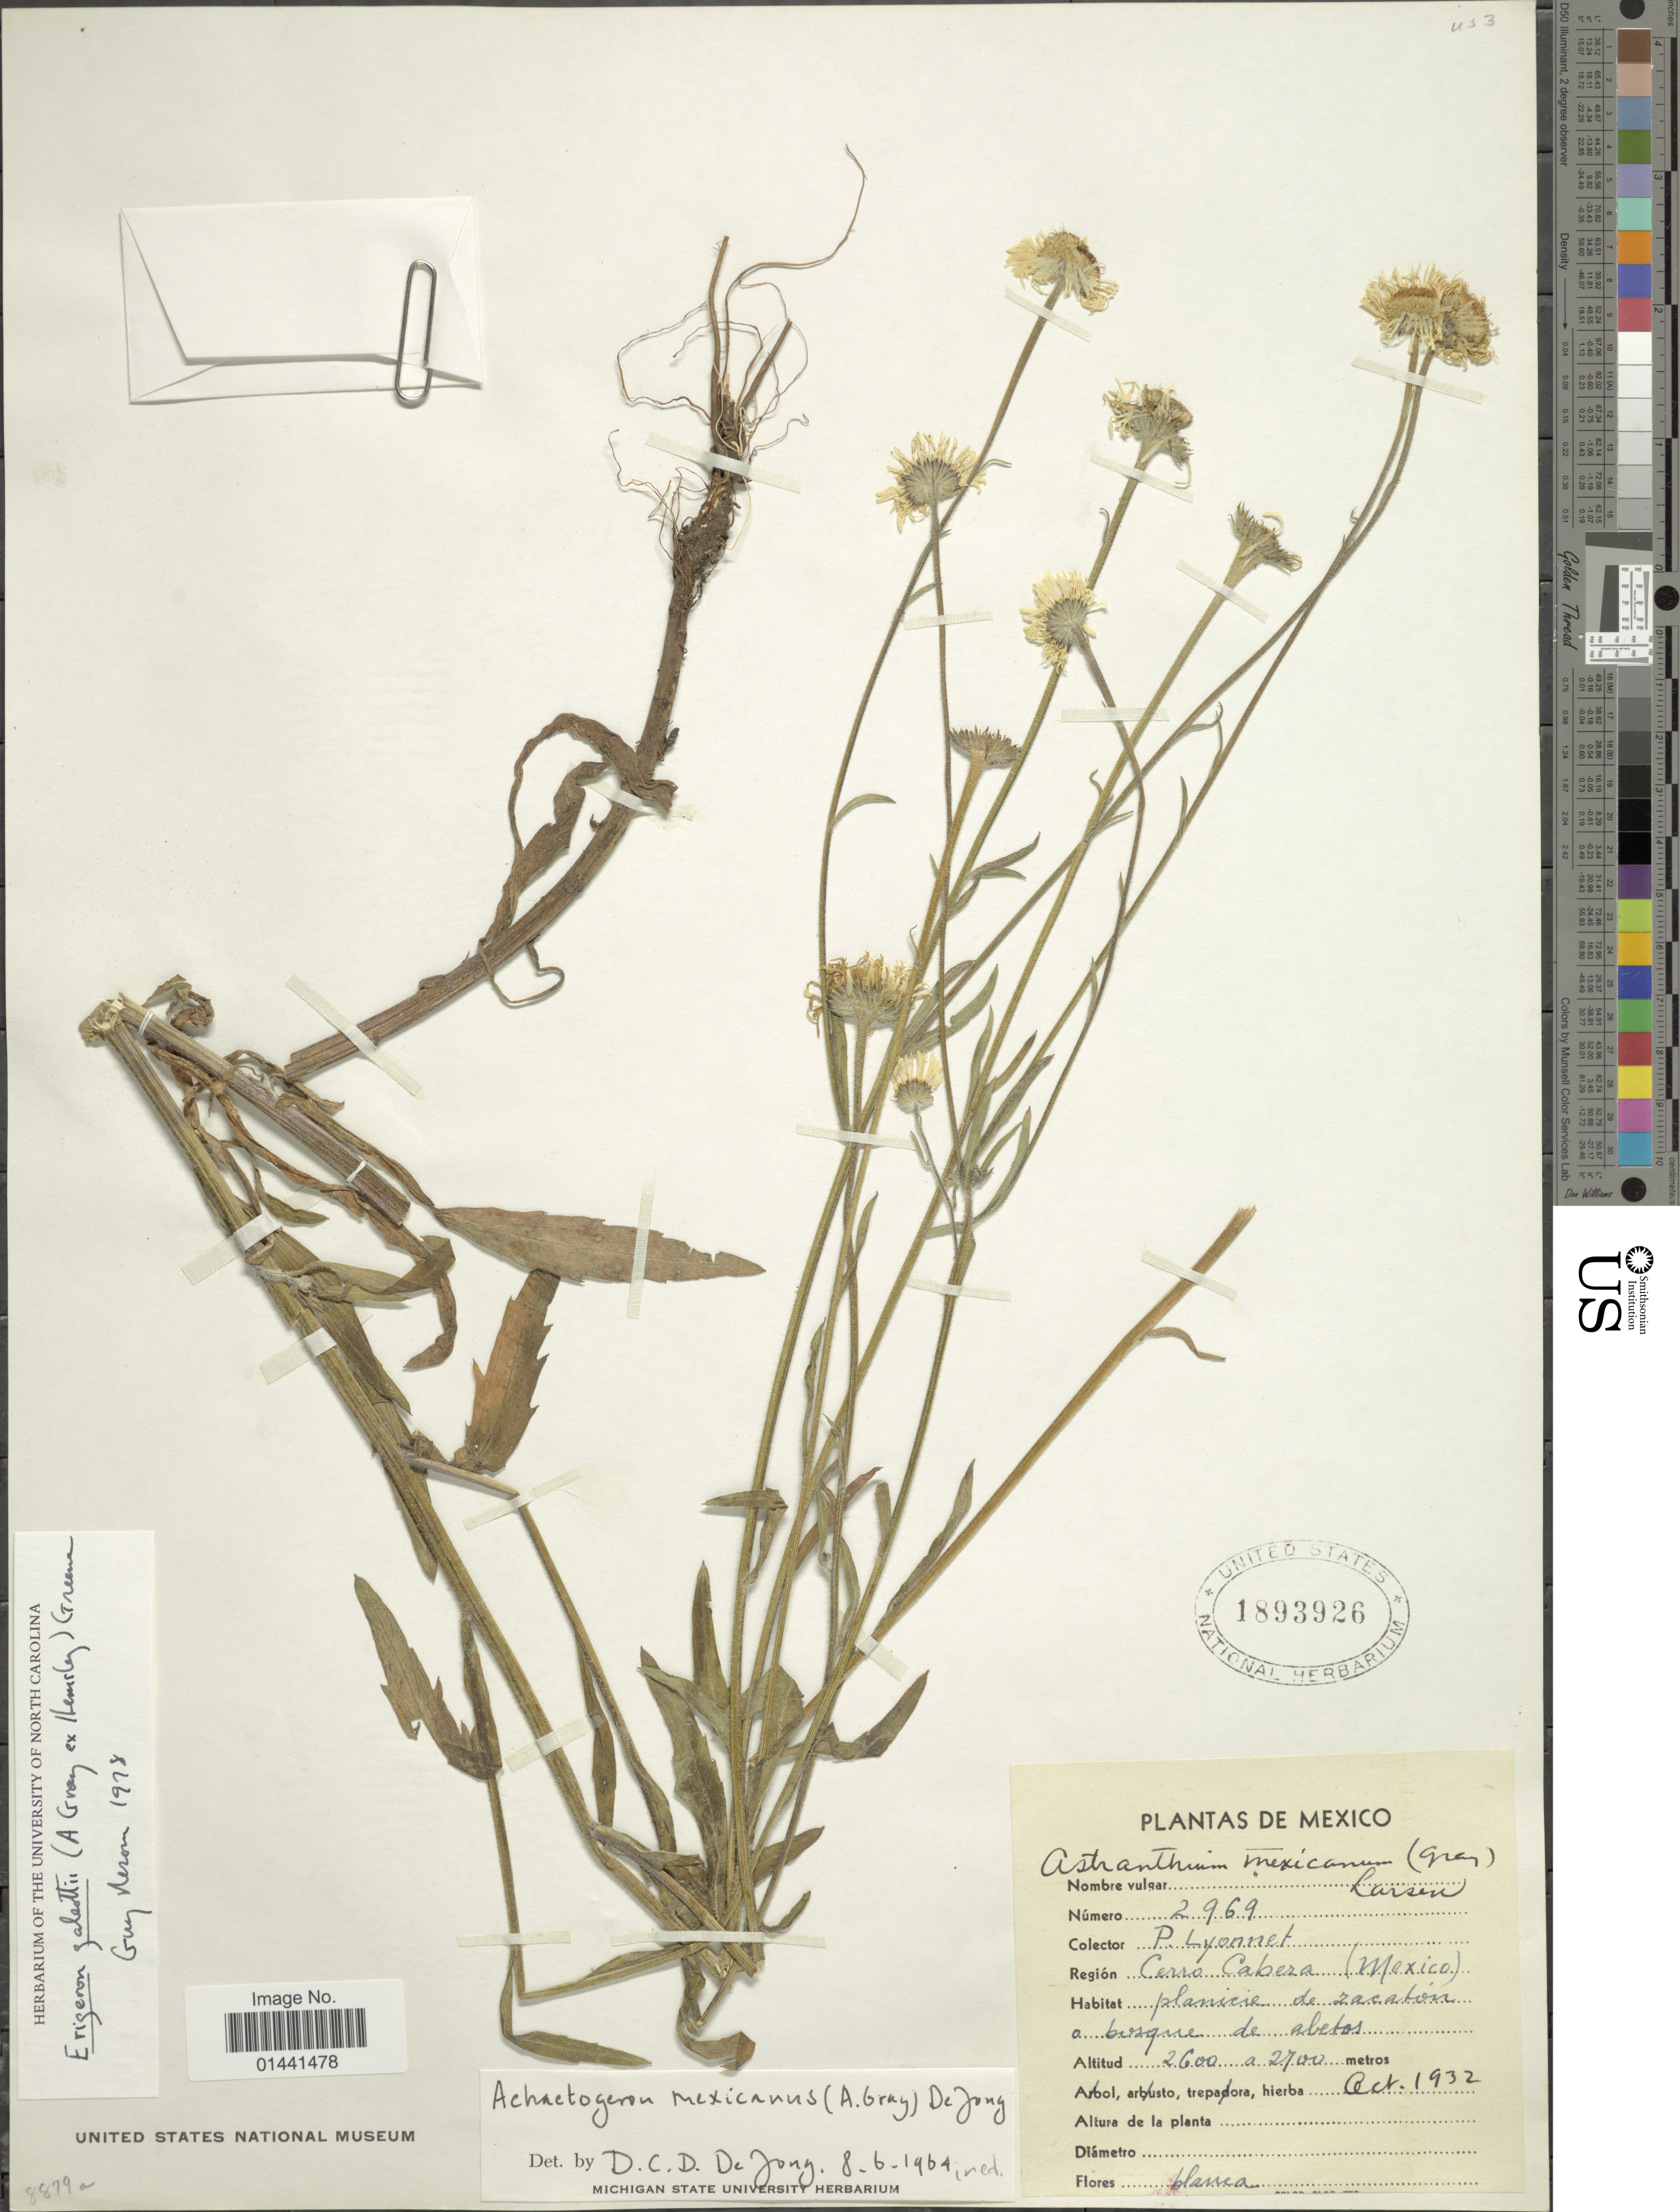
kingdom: Plantae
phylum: Tracheophyta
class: Magnoliopsida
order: Asterales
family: Asteraceae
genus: Erigeron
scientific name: Erigeron galeottii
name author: (A. Gray ex Hemsl.) Greene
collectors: P. Lyonnet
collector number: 2969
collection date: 1932-10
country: Mexico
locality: Cerro Cabeza (Mexico, planicie de zacat'pon o bosque de abetos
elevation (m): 2600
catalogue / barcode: US 1893926